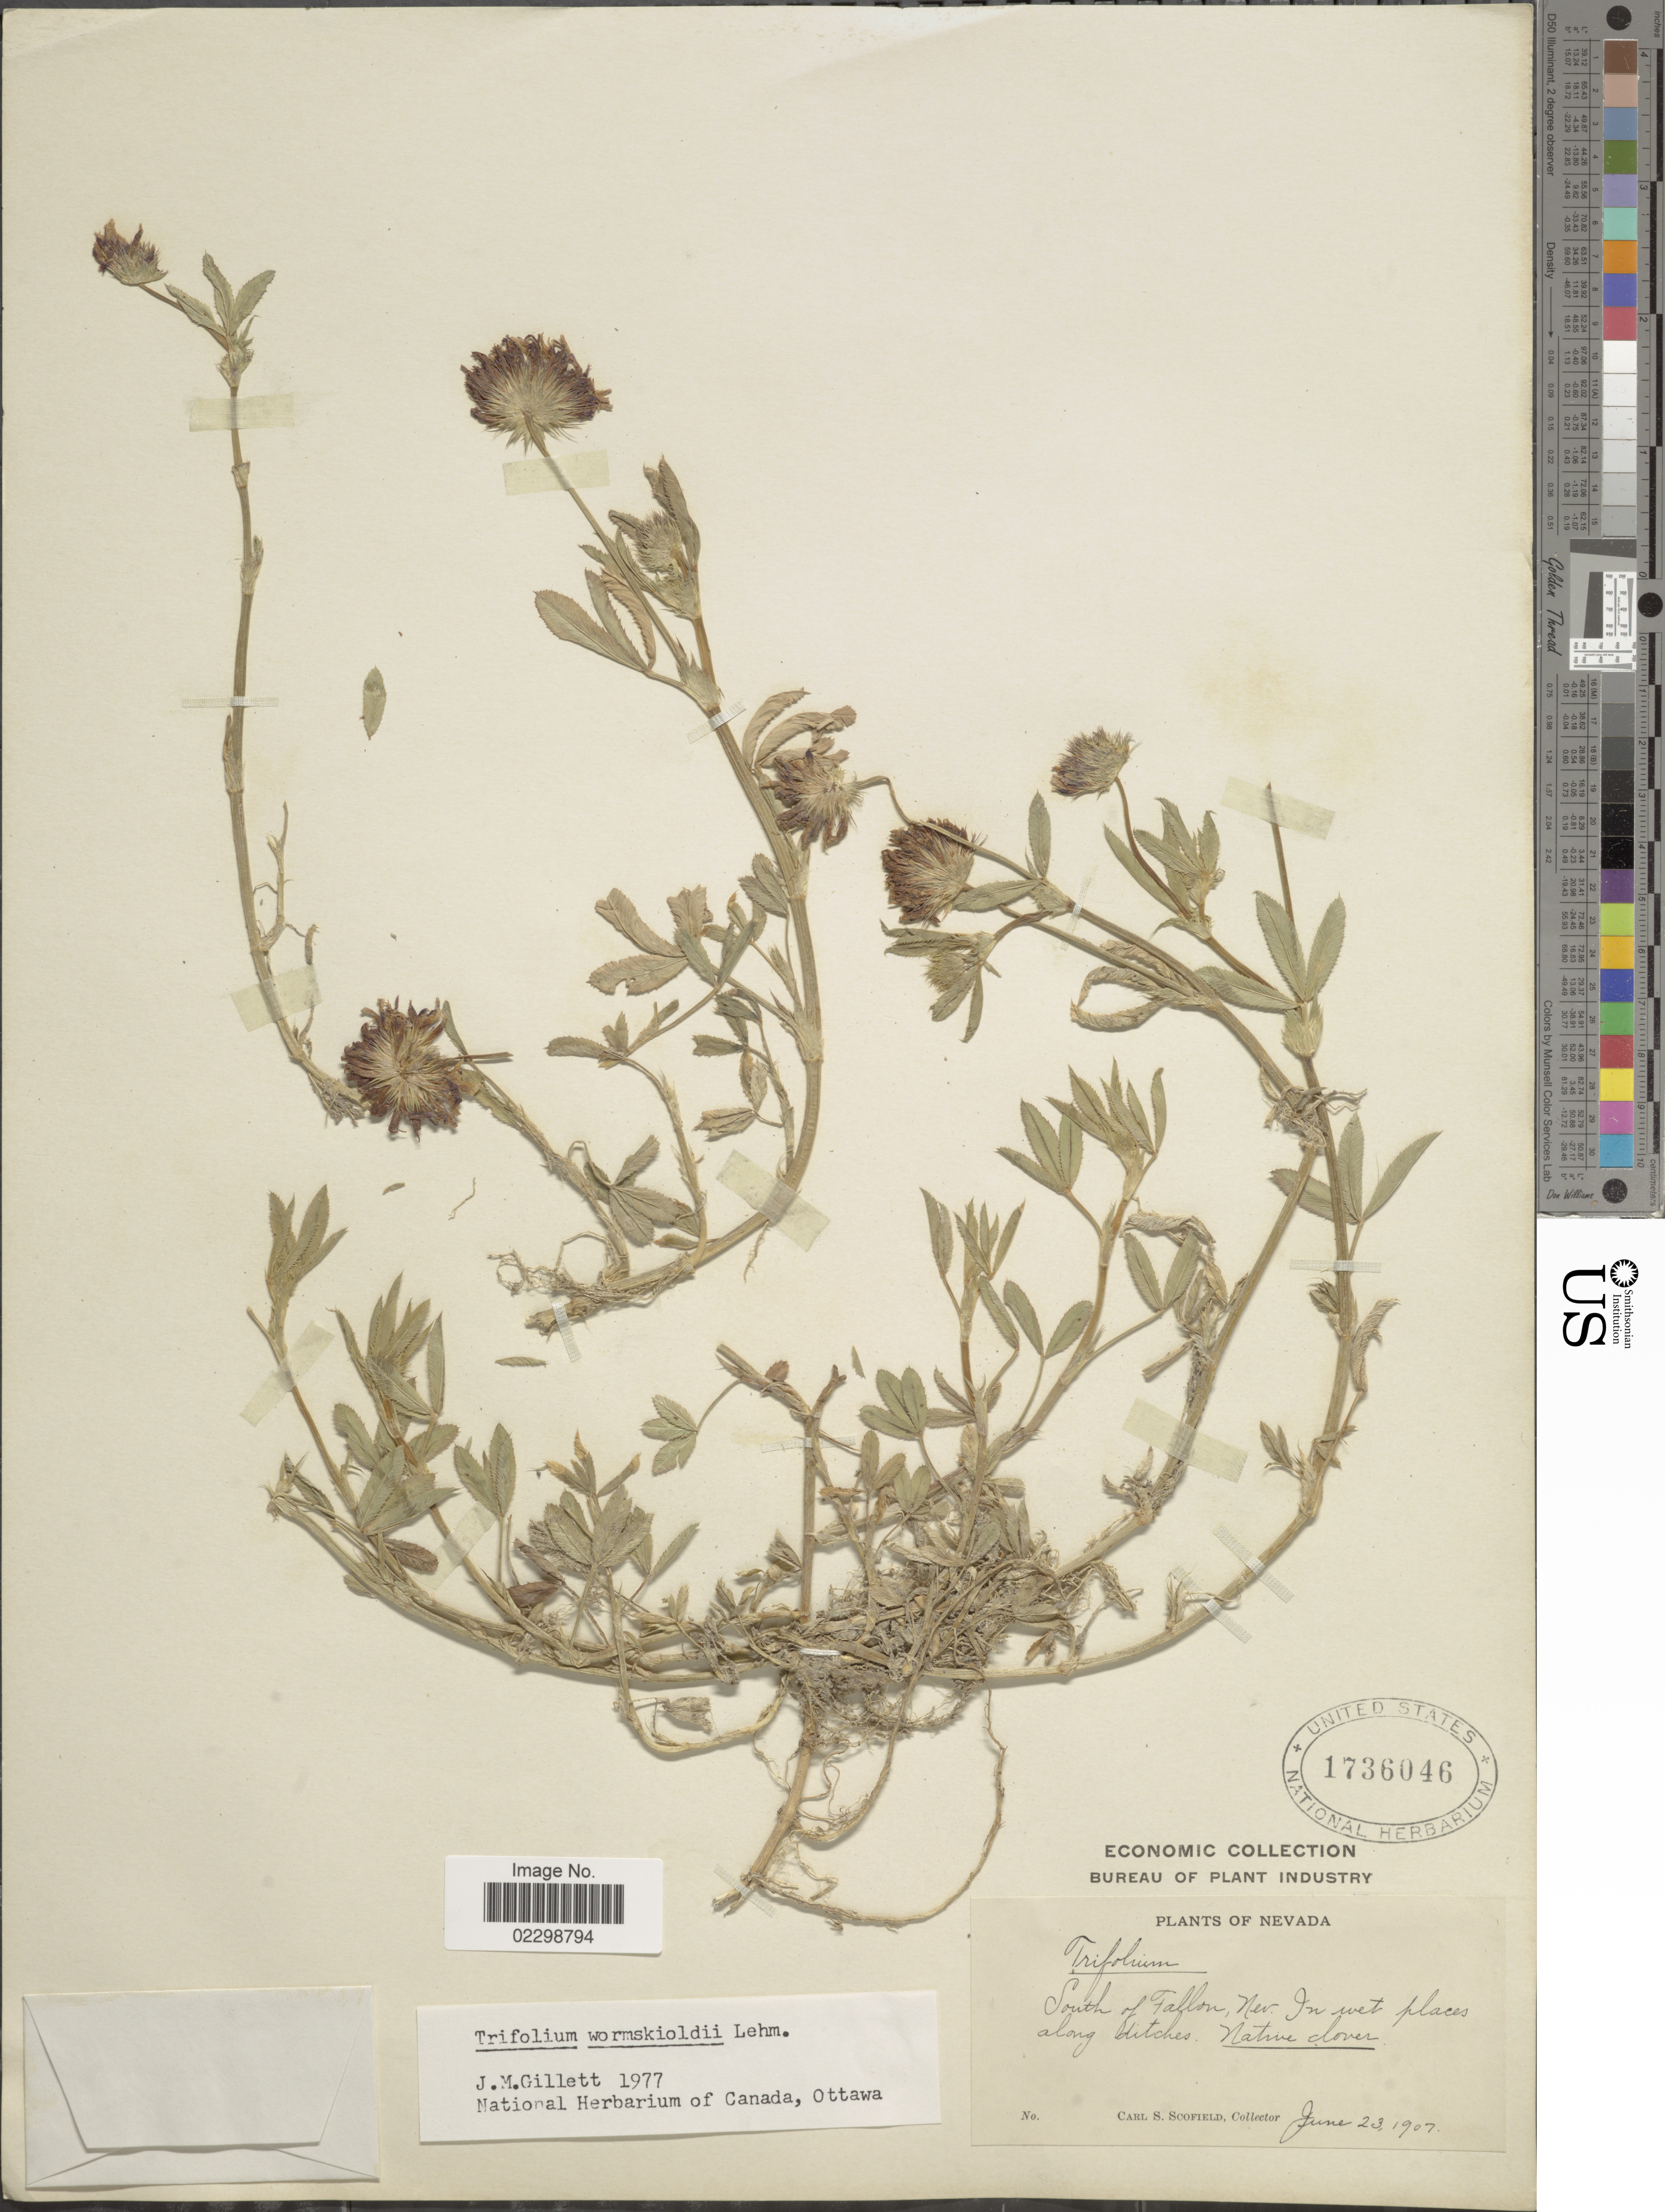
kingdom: Plantae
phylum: Tracheophyta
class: Magnoliopsida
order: Fabales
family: Fabaceae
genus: Trifolium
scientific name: Trifolium wormskioldii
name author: Lehm.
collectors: C. Scofield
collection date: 1907-06-23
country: United States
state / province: Nevada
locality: South of Fallon, in wet places along ditches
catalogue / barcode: US 1736046